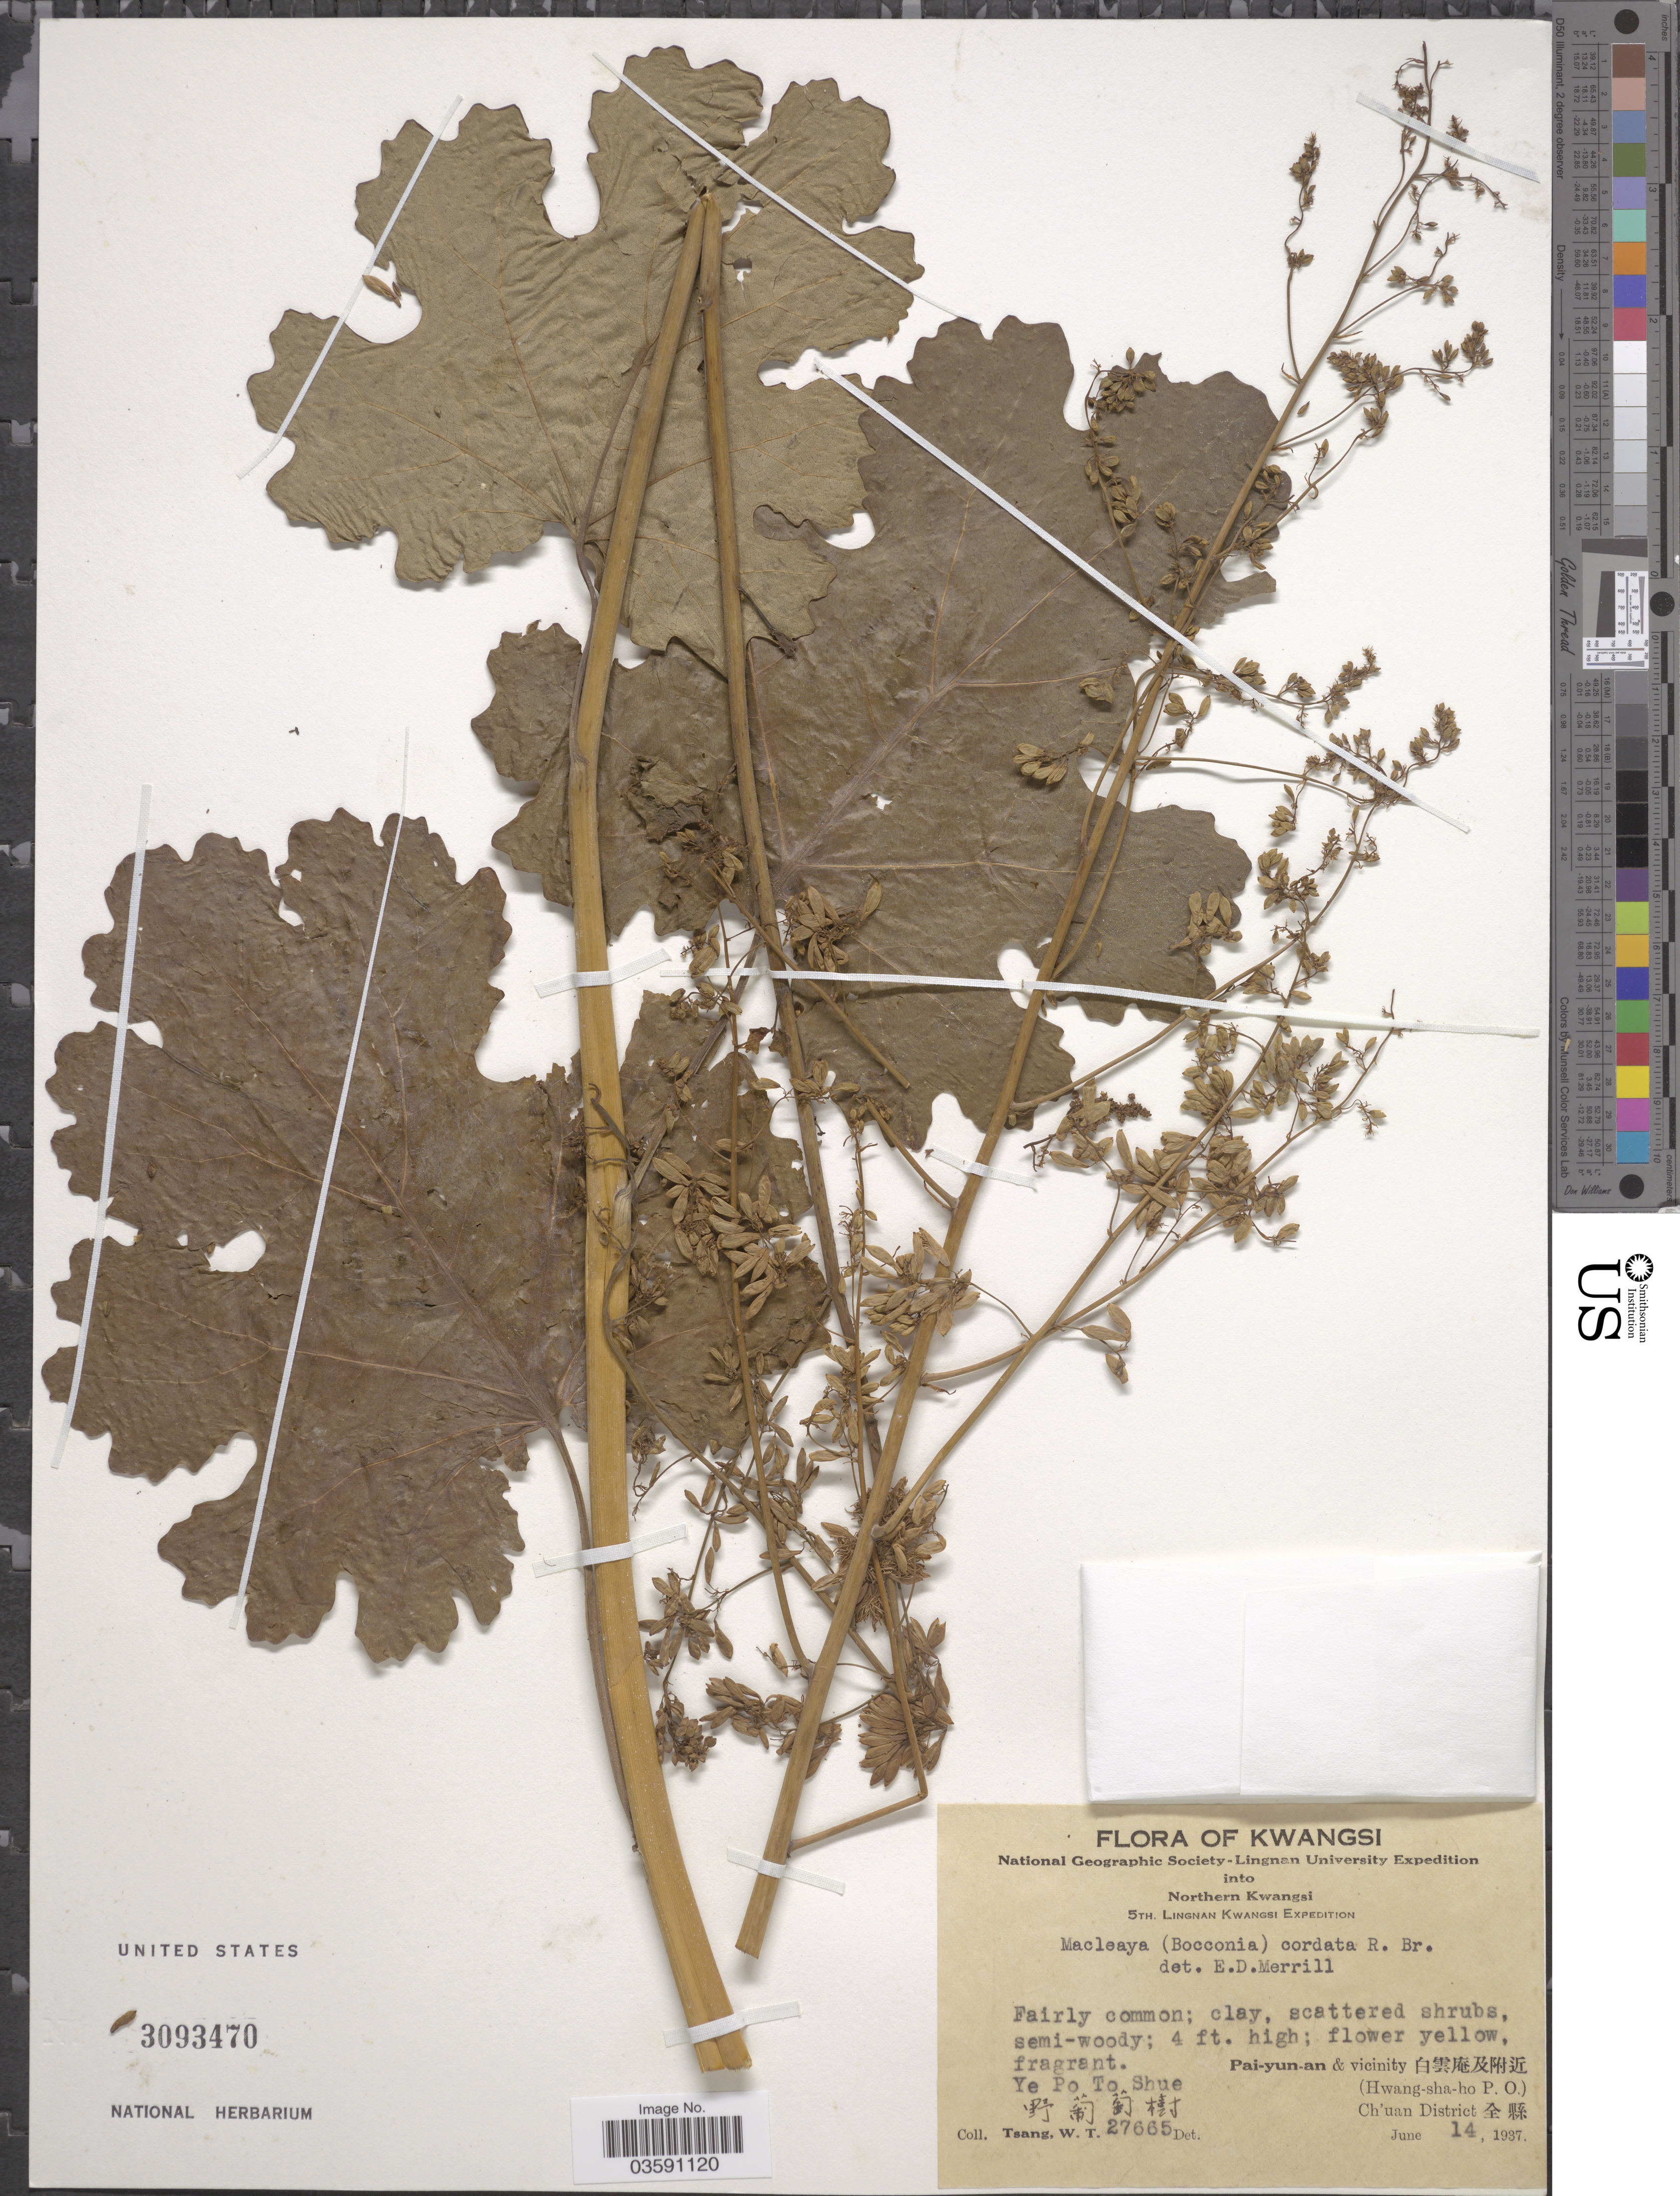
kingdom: Plantae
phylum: Tracheophyta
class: Magnoliopsida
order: Ranunculales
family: Papaveraceae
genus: Macleaya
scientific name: Macleaya cordata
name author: (Willd.) R. Br.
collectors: W. T. Tsang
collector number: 27665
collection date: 1937-06-14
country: China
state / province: Guangxi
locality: Kwangsi. Northern Kwangsi. Ye Po To Shue. Pai-yun-an & vicinity X. (Hwang-sha-ho P.O.) Ch'uan District X.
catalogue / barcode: US 3093470